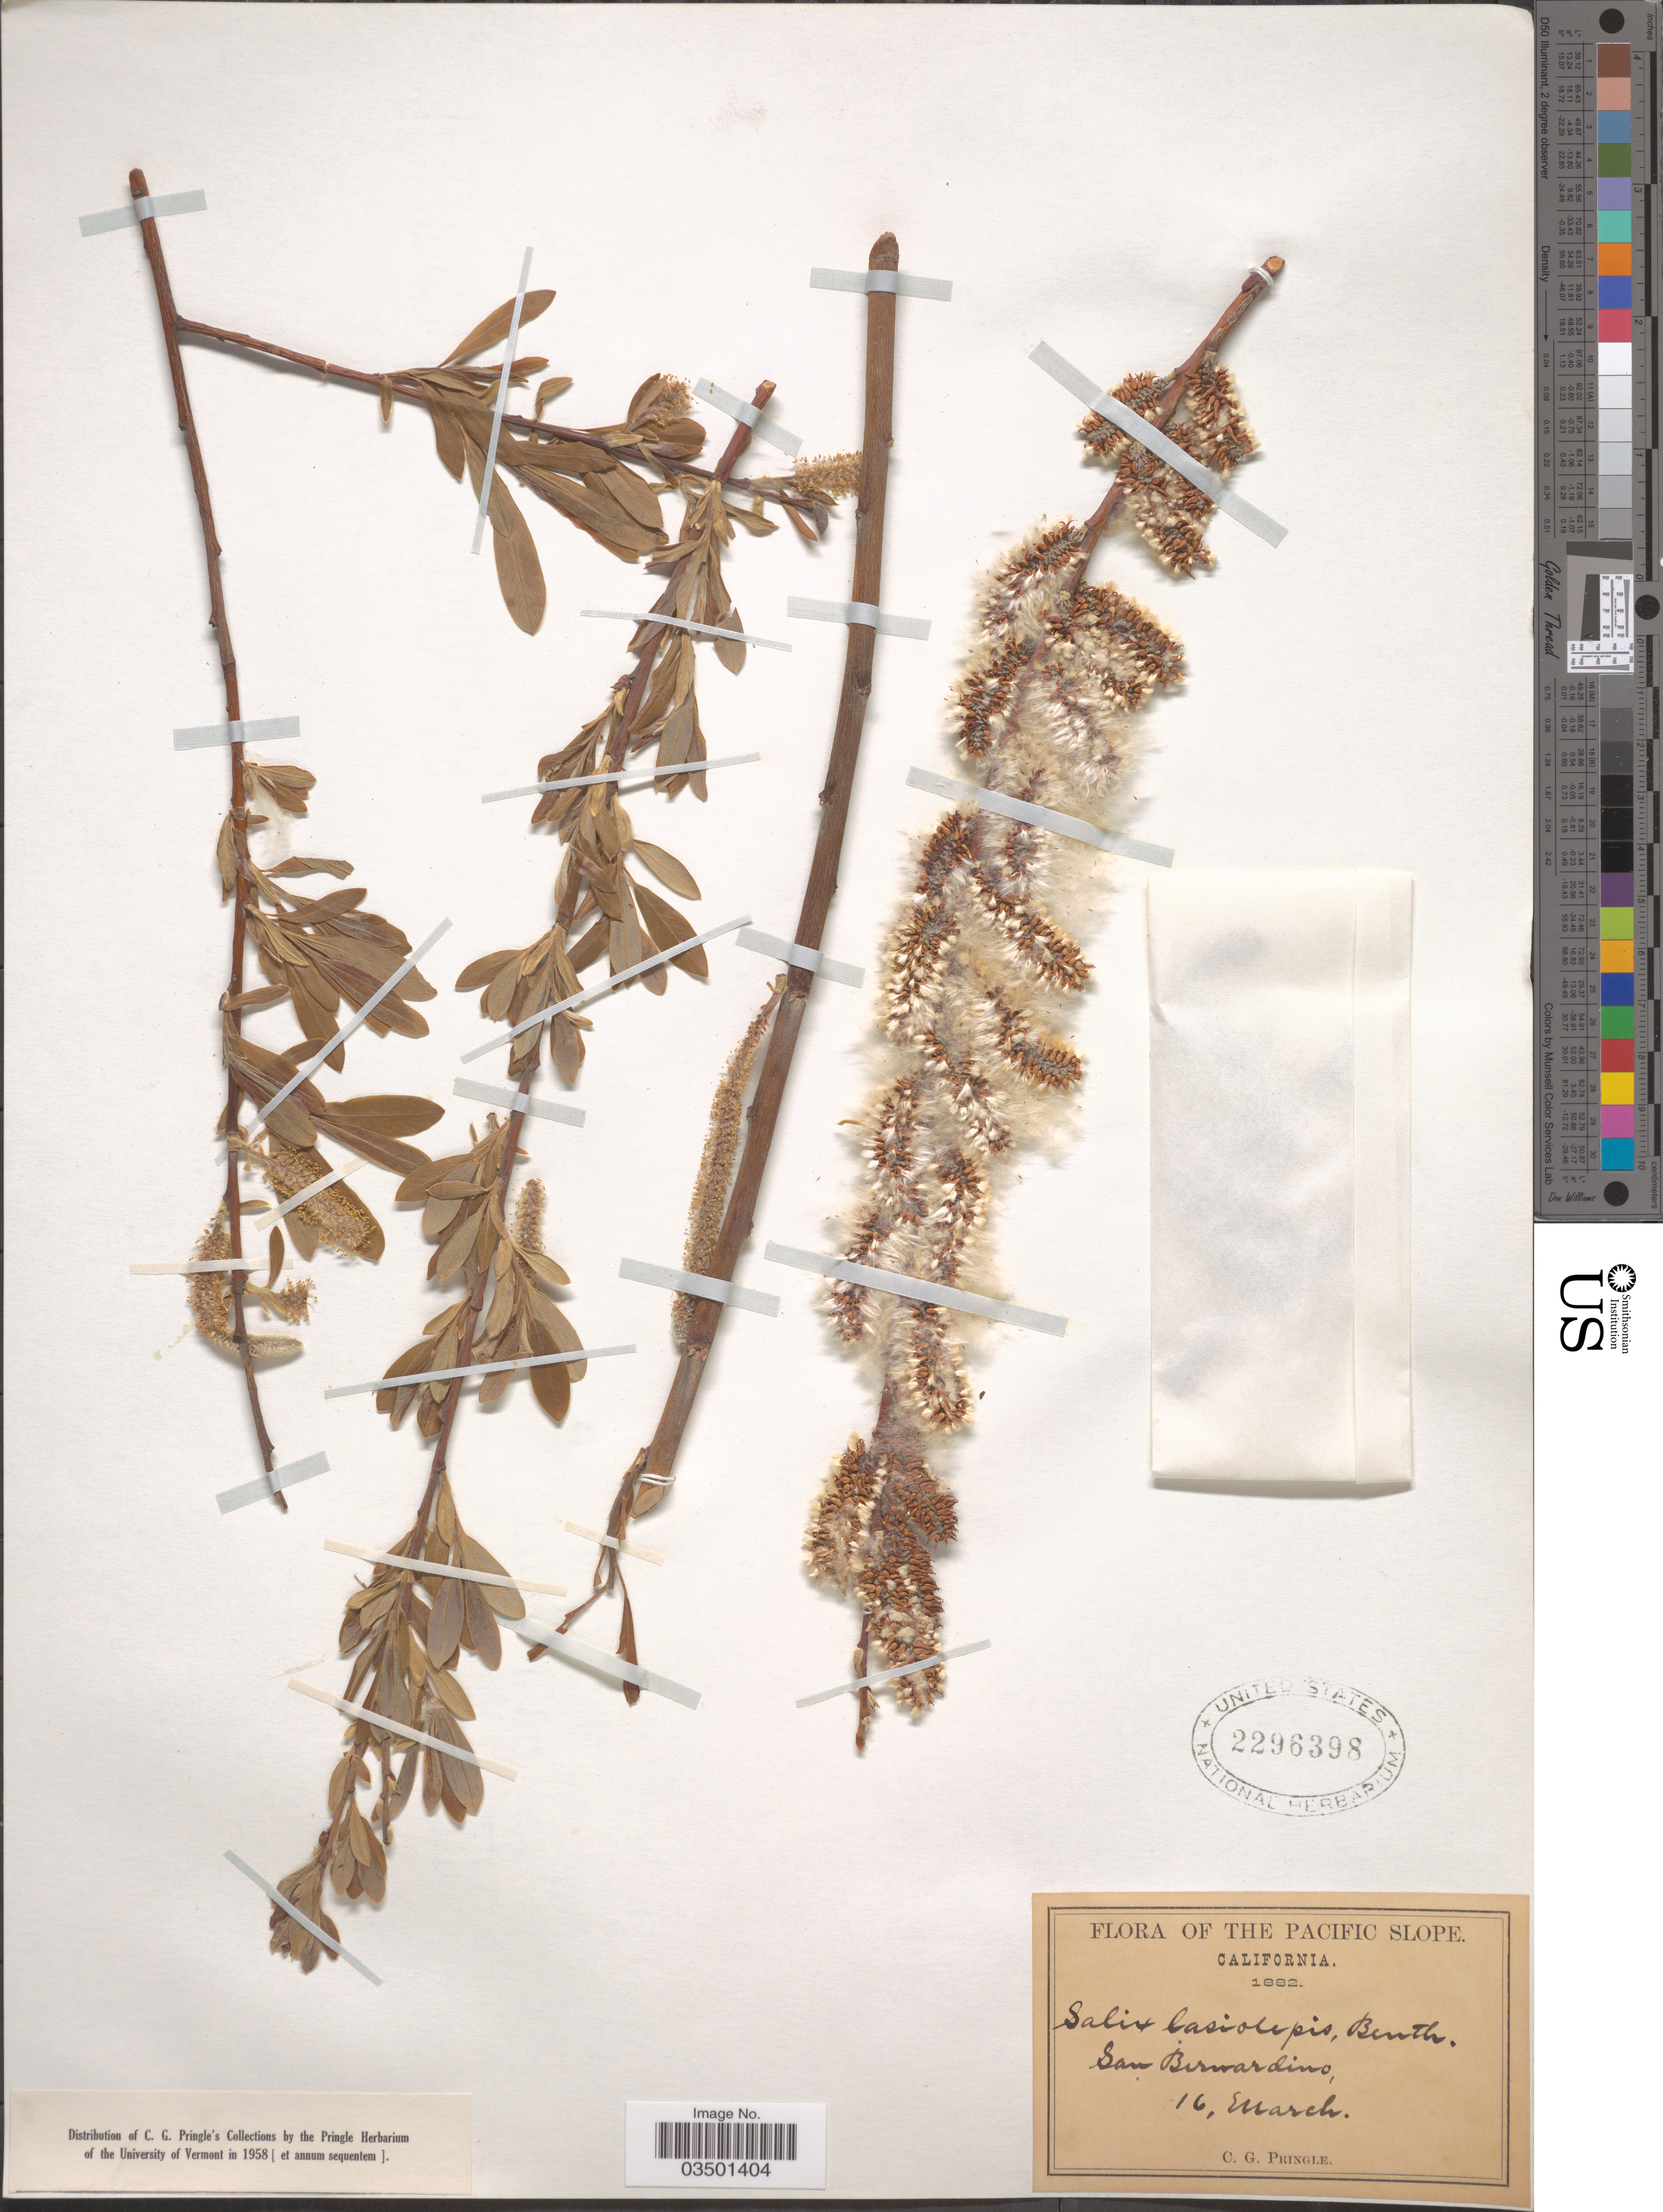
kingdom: Plantae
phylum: Tracheophyta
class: Magnoliopsida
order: Malpighiales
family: Salicaceae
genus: Salix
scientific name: Salix lasiolepis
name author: Benth.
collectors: C. G. Pringle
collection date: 1882-03-16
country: United States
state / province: California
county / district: San Bernardino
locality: The Pacific Slope. San Bernardino.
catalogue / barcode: US 2296398